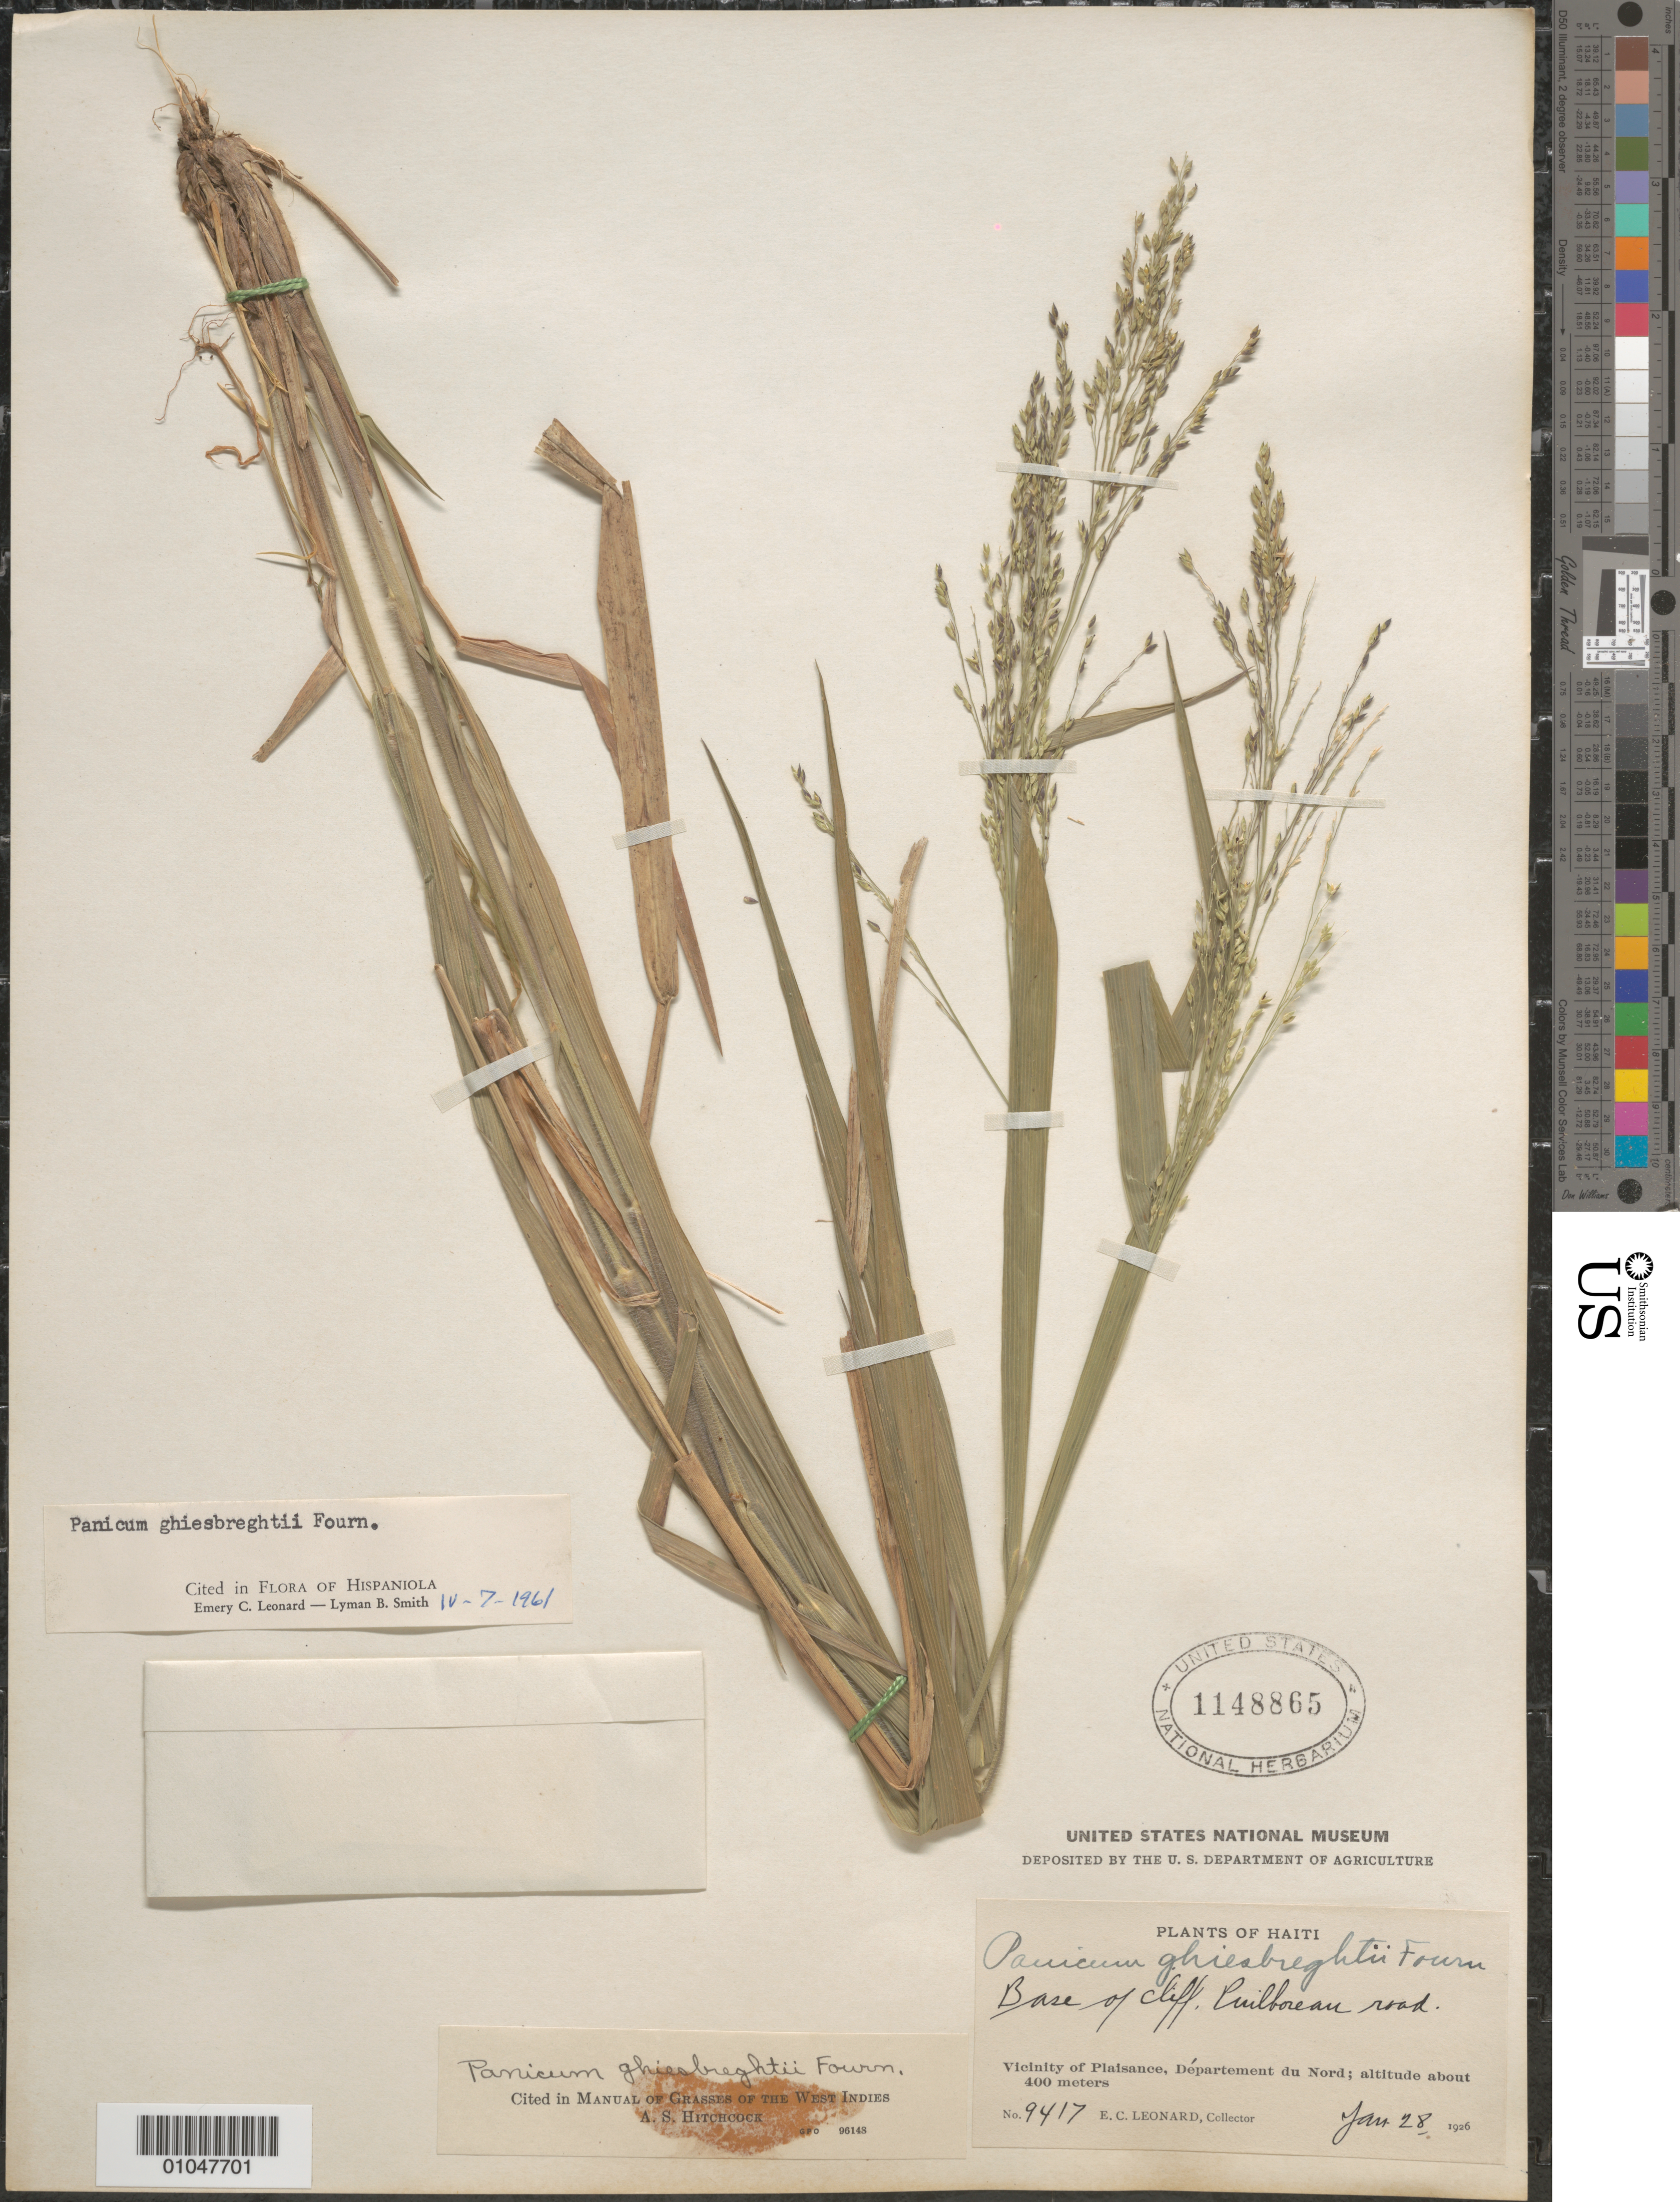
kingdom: Plantae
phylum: Tracheophyta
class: Liliopsida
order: Poales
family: Poaceae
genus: Panicum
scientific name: Panicum ghiesbreghtii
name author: E. Fourn.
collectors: E. C. Leonard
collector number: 9417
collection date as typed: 28 Jan 1926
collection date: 1926-01-28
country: Haiti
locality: Vic of Paisance, Dept du Nord, base of cliff, Puilboreau road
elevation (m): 400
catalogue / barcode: US 1148865